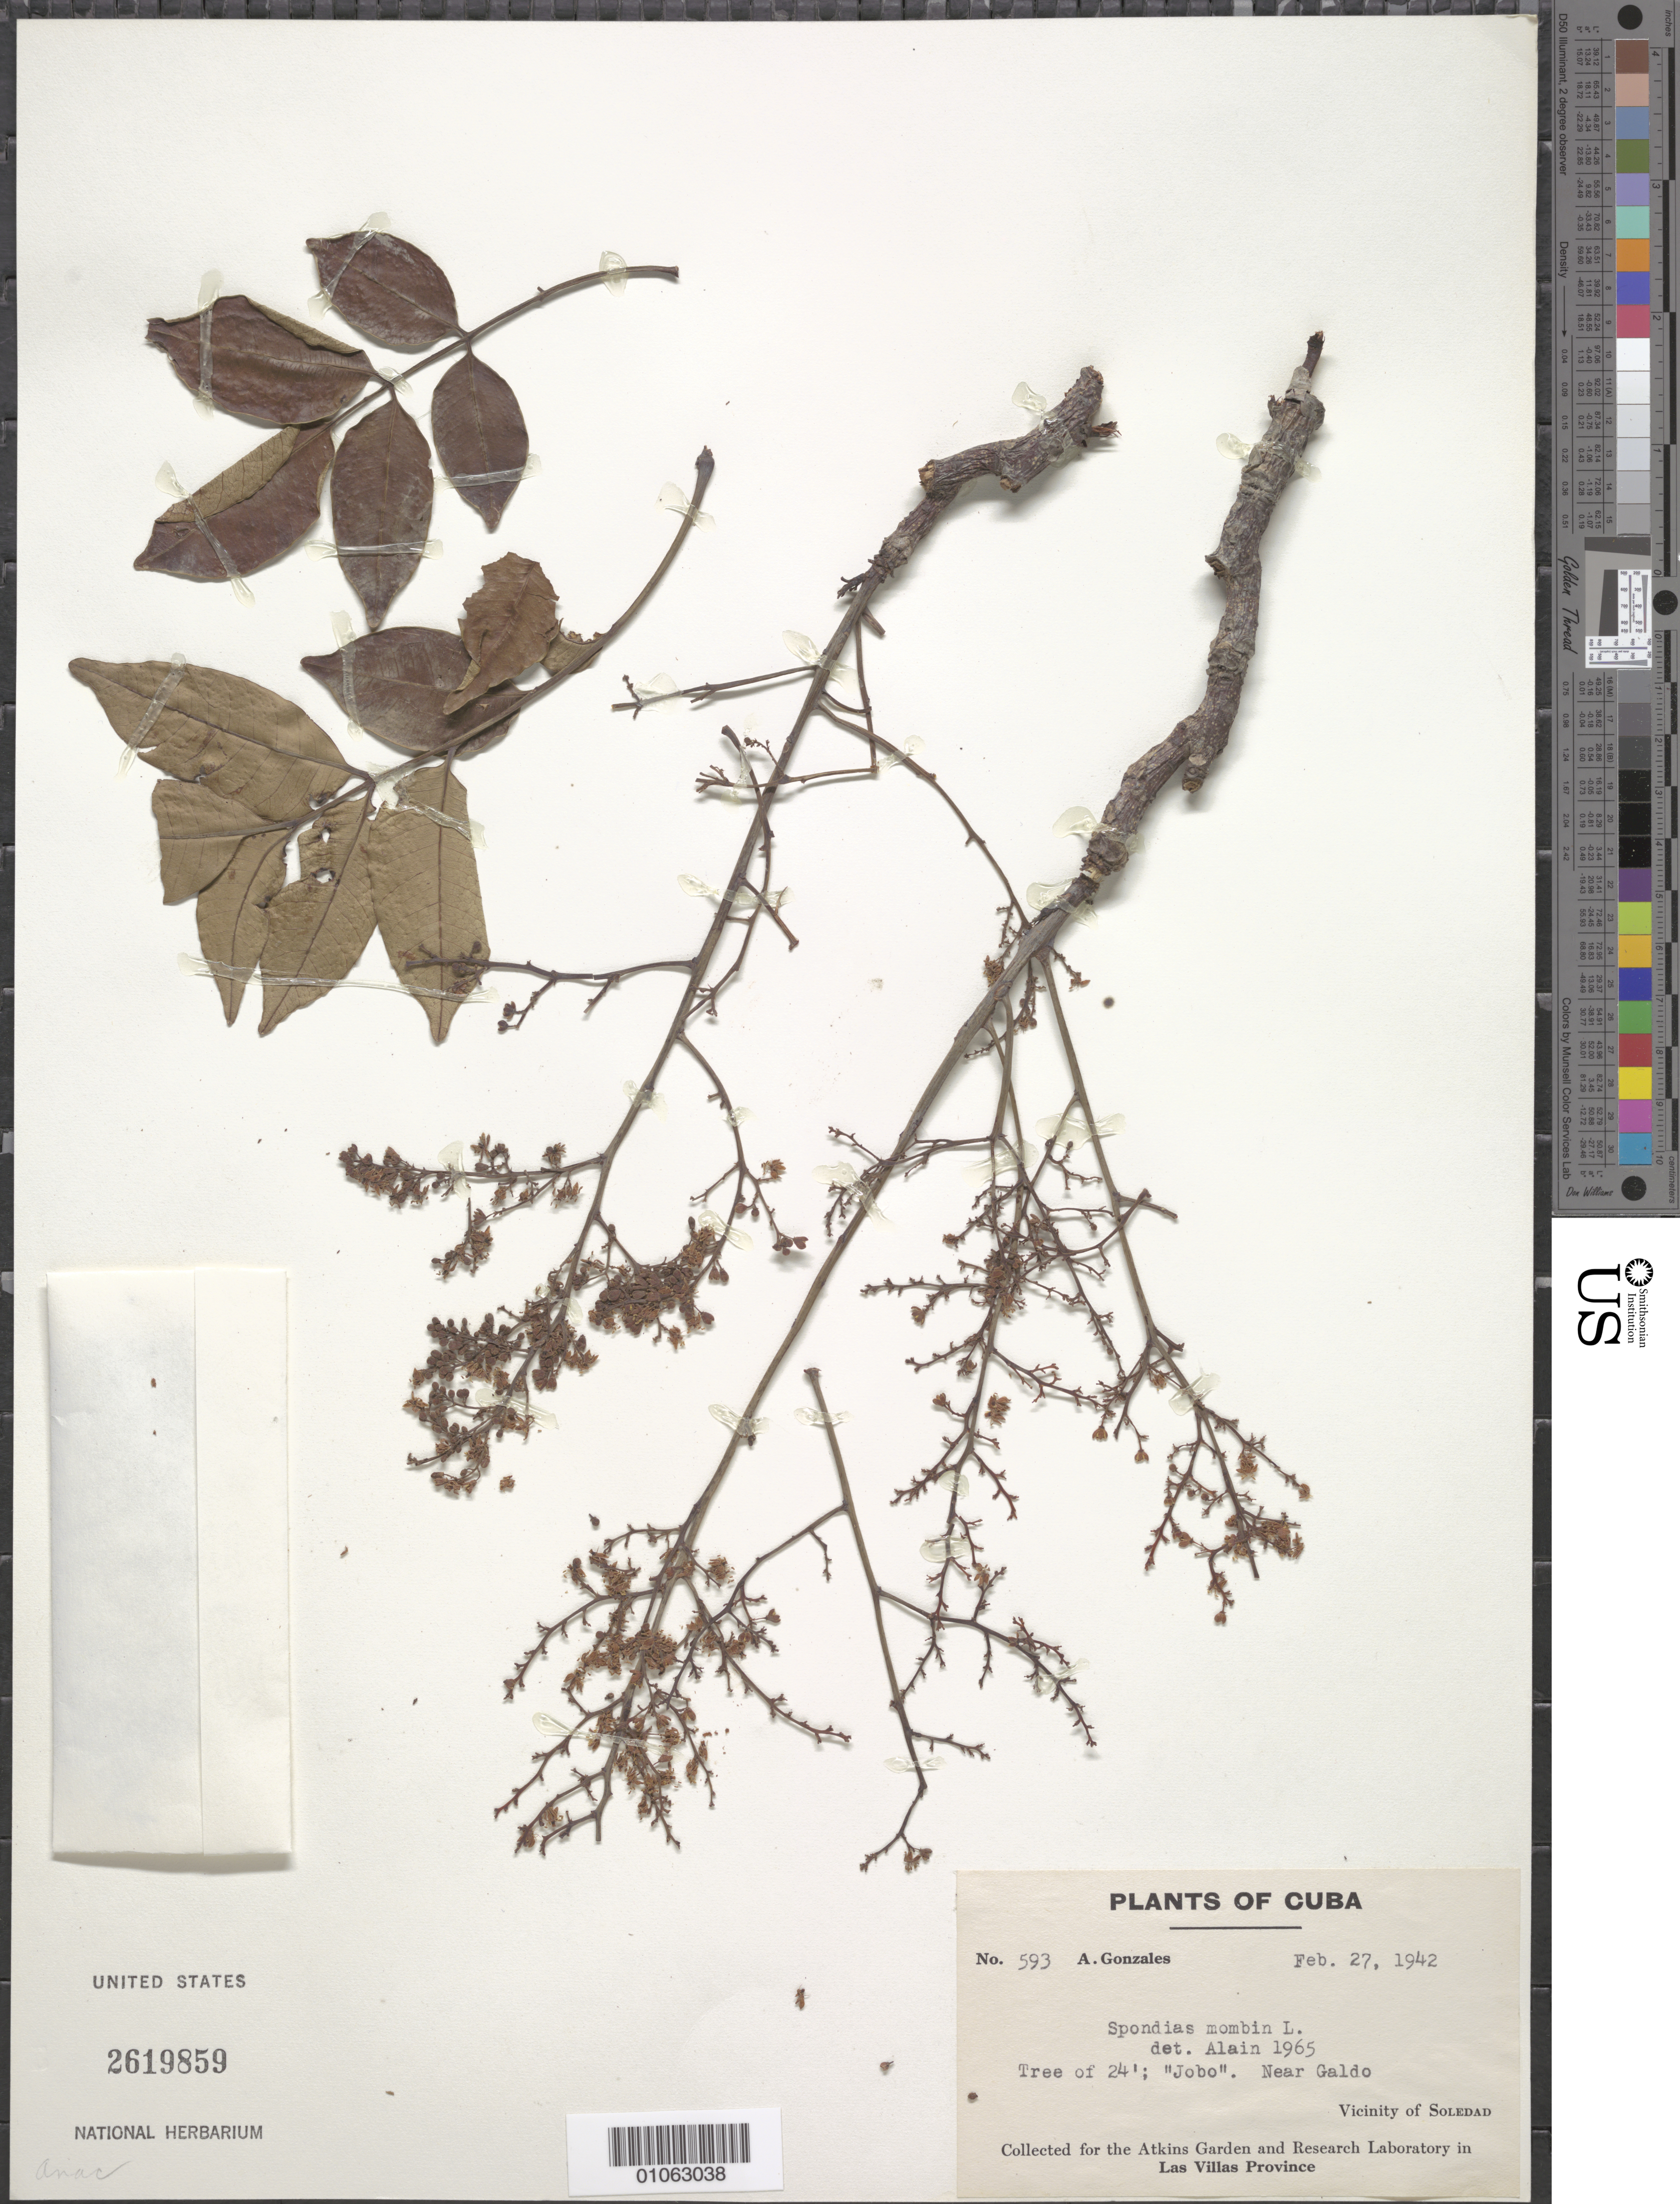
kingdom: Plantae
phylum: Tracheophyta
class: Magnoliopsida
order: Sapindales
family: Anacardiaceae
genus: Spondias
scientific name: Spondias mombin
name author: L.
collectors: A. Gonzáles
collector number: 593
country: Cuba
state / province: Cienfuegos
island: Cuba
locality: Near Galdo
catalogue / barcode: US 2619859